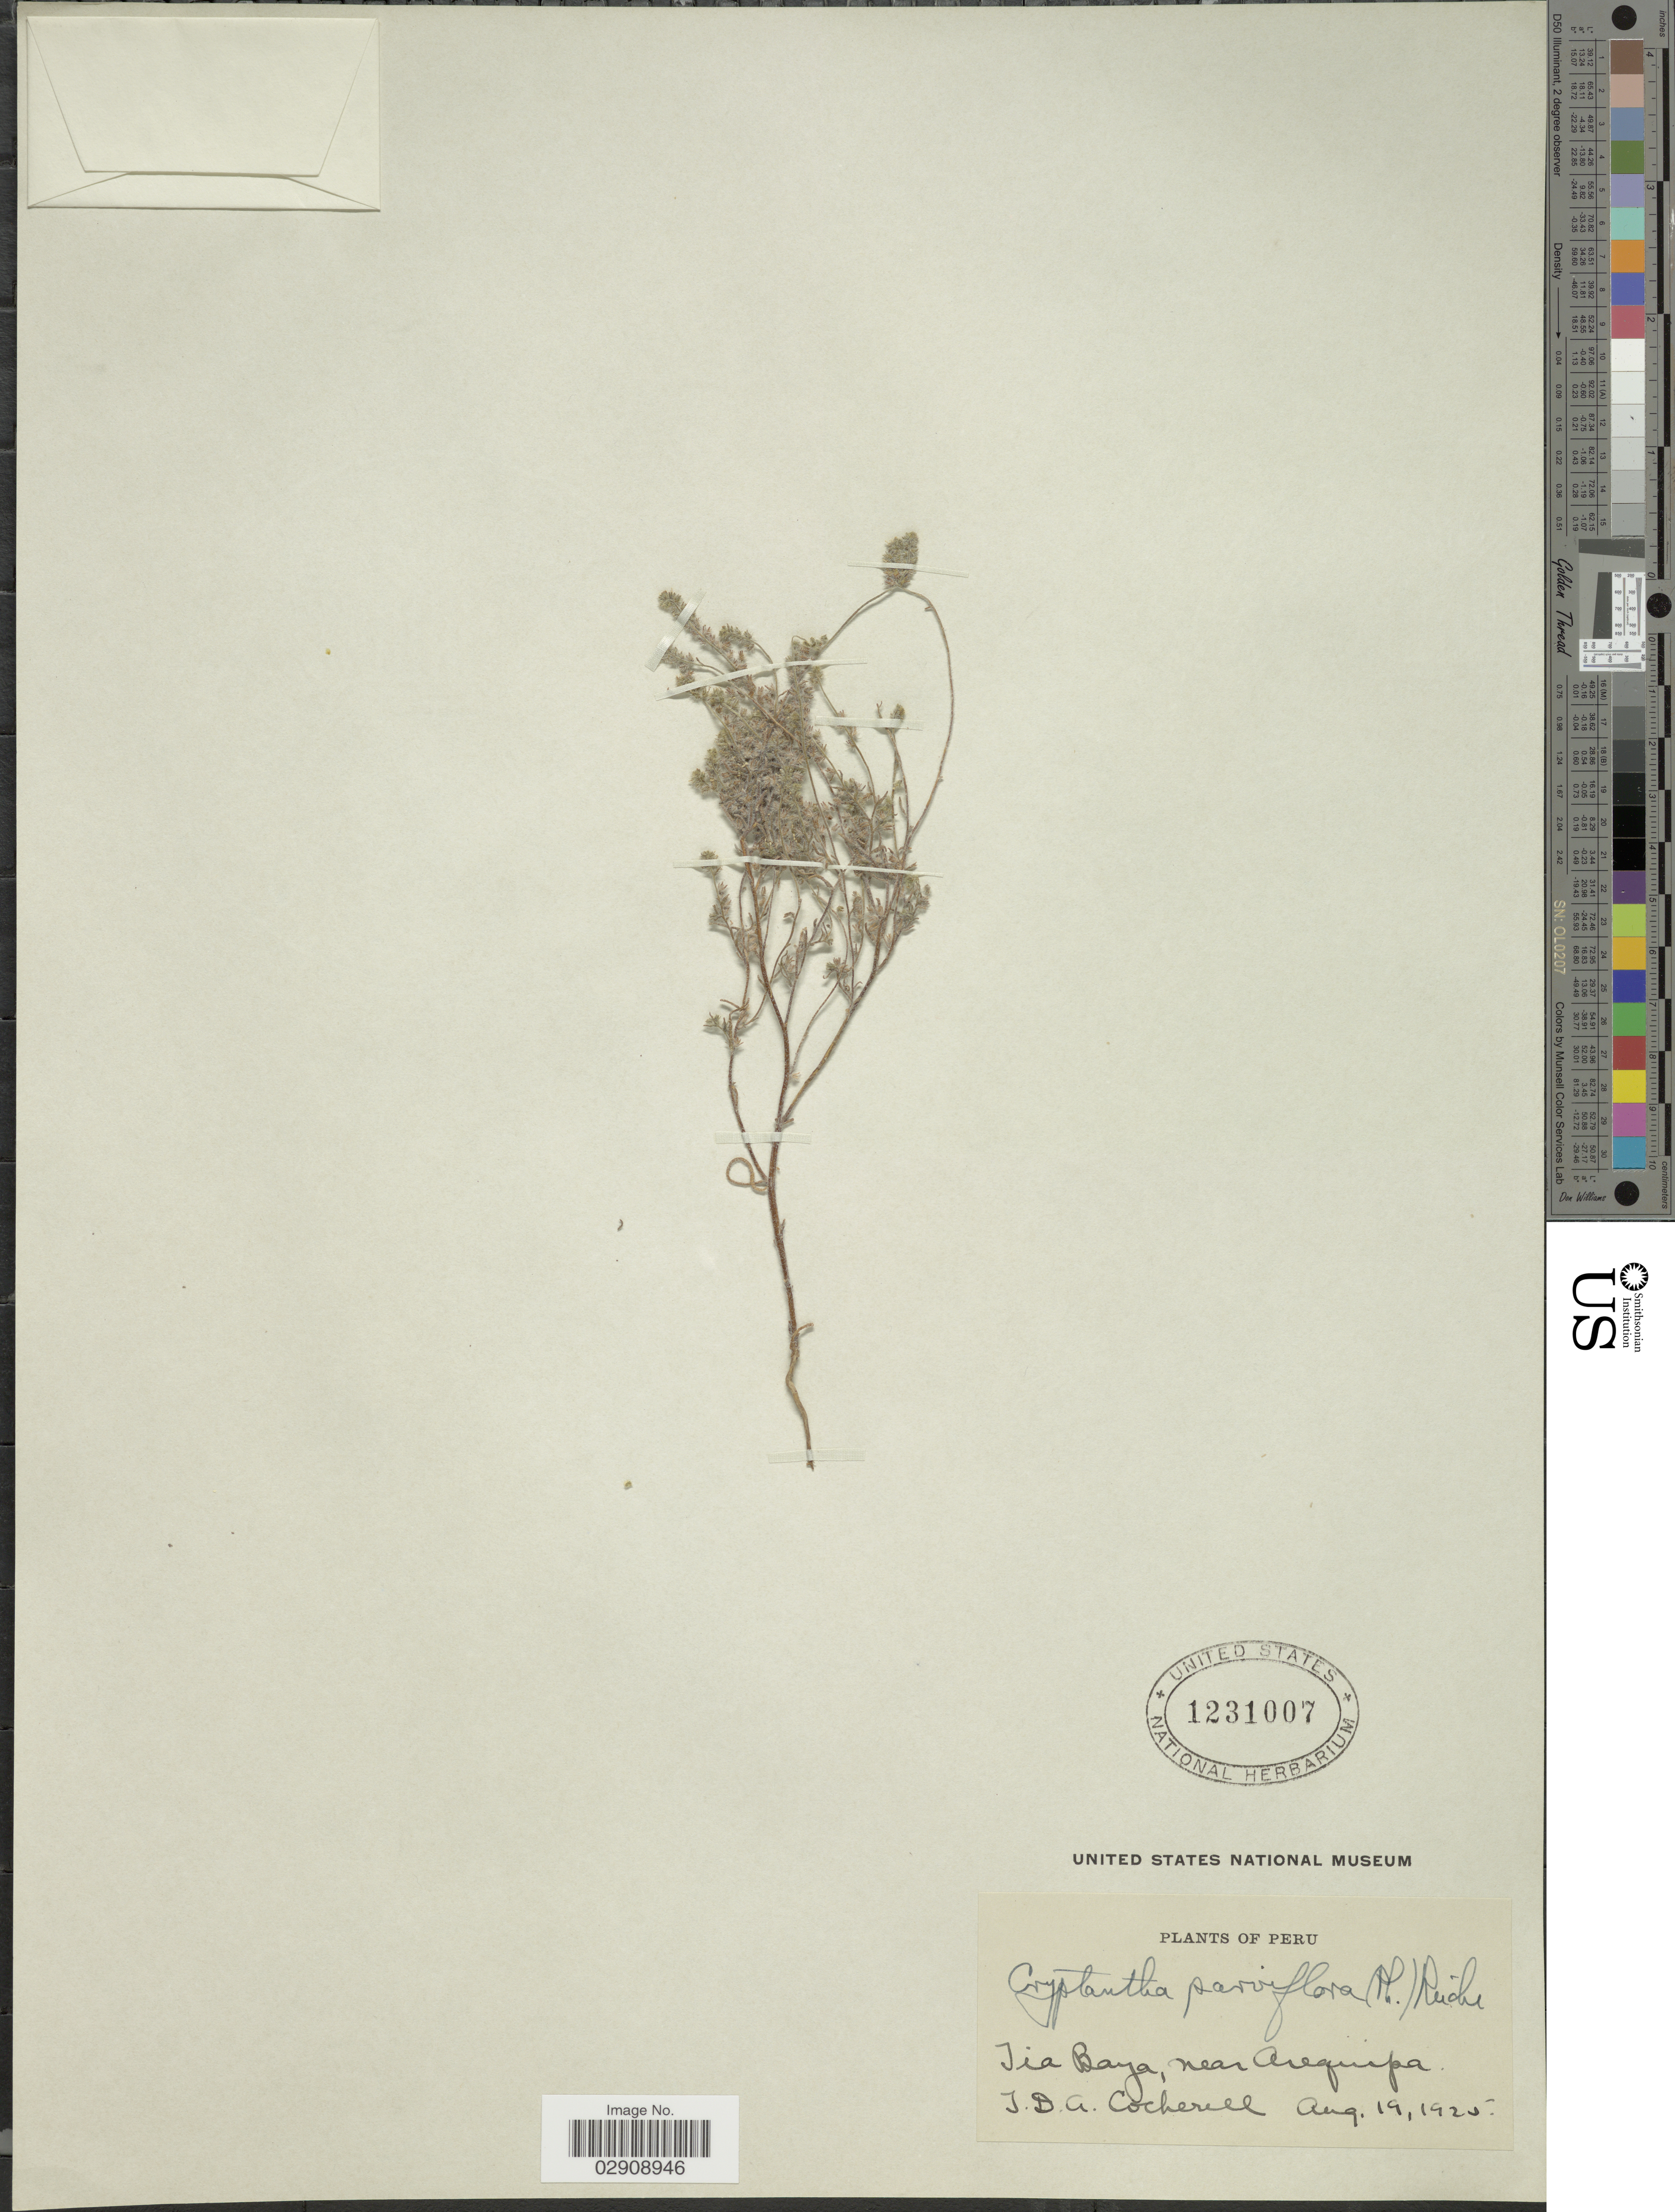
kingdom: Plantae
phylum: Tracheophyta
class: Magnoliopsida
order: Boraginales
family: Boraginaceae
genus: Johnstonella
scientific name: Johnstonella parviflora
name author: (Phil.) Hasenstab & M.G. Simpson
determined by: Moroni, Pablo, (SI), Instituto de Botanica Darwinion (ARGENTINA)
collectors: T. Cockerell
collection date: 1925-08-19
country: Peru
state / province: Arequipa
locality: Tia Baya, near Arequipa. Peru.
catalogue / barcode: US 1231007